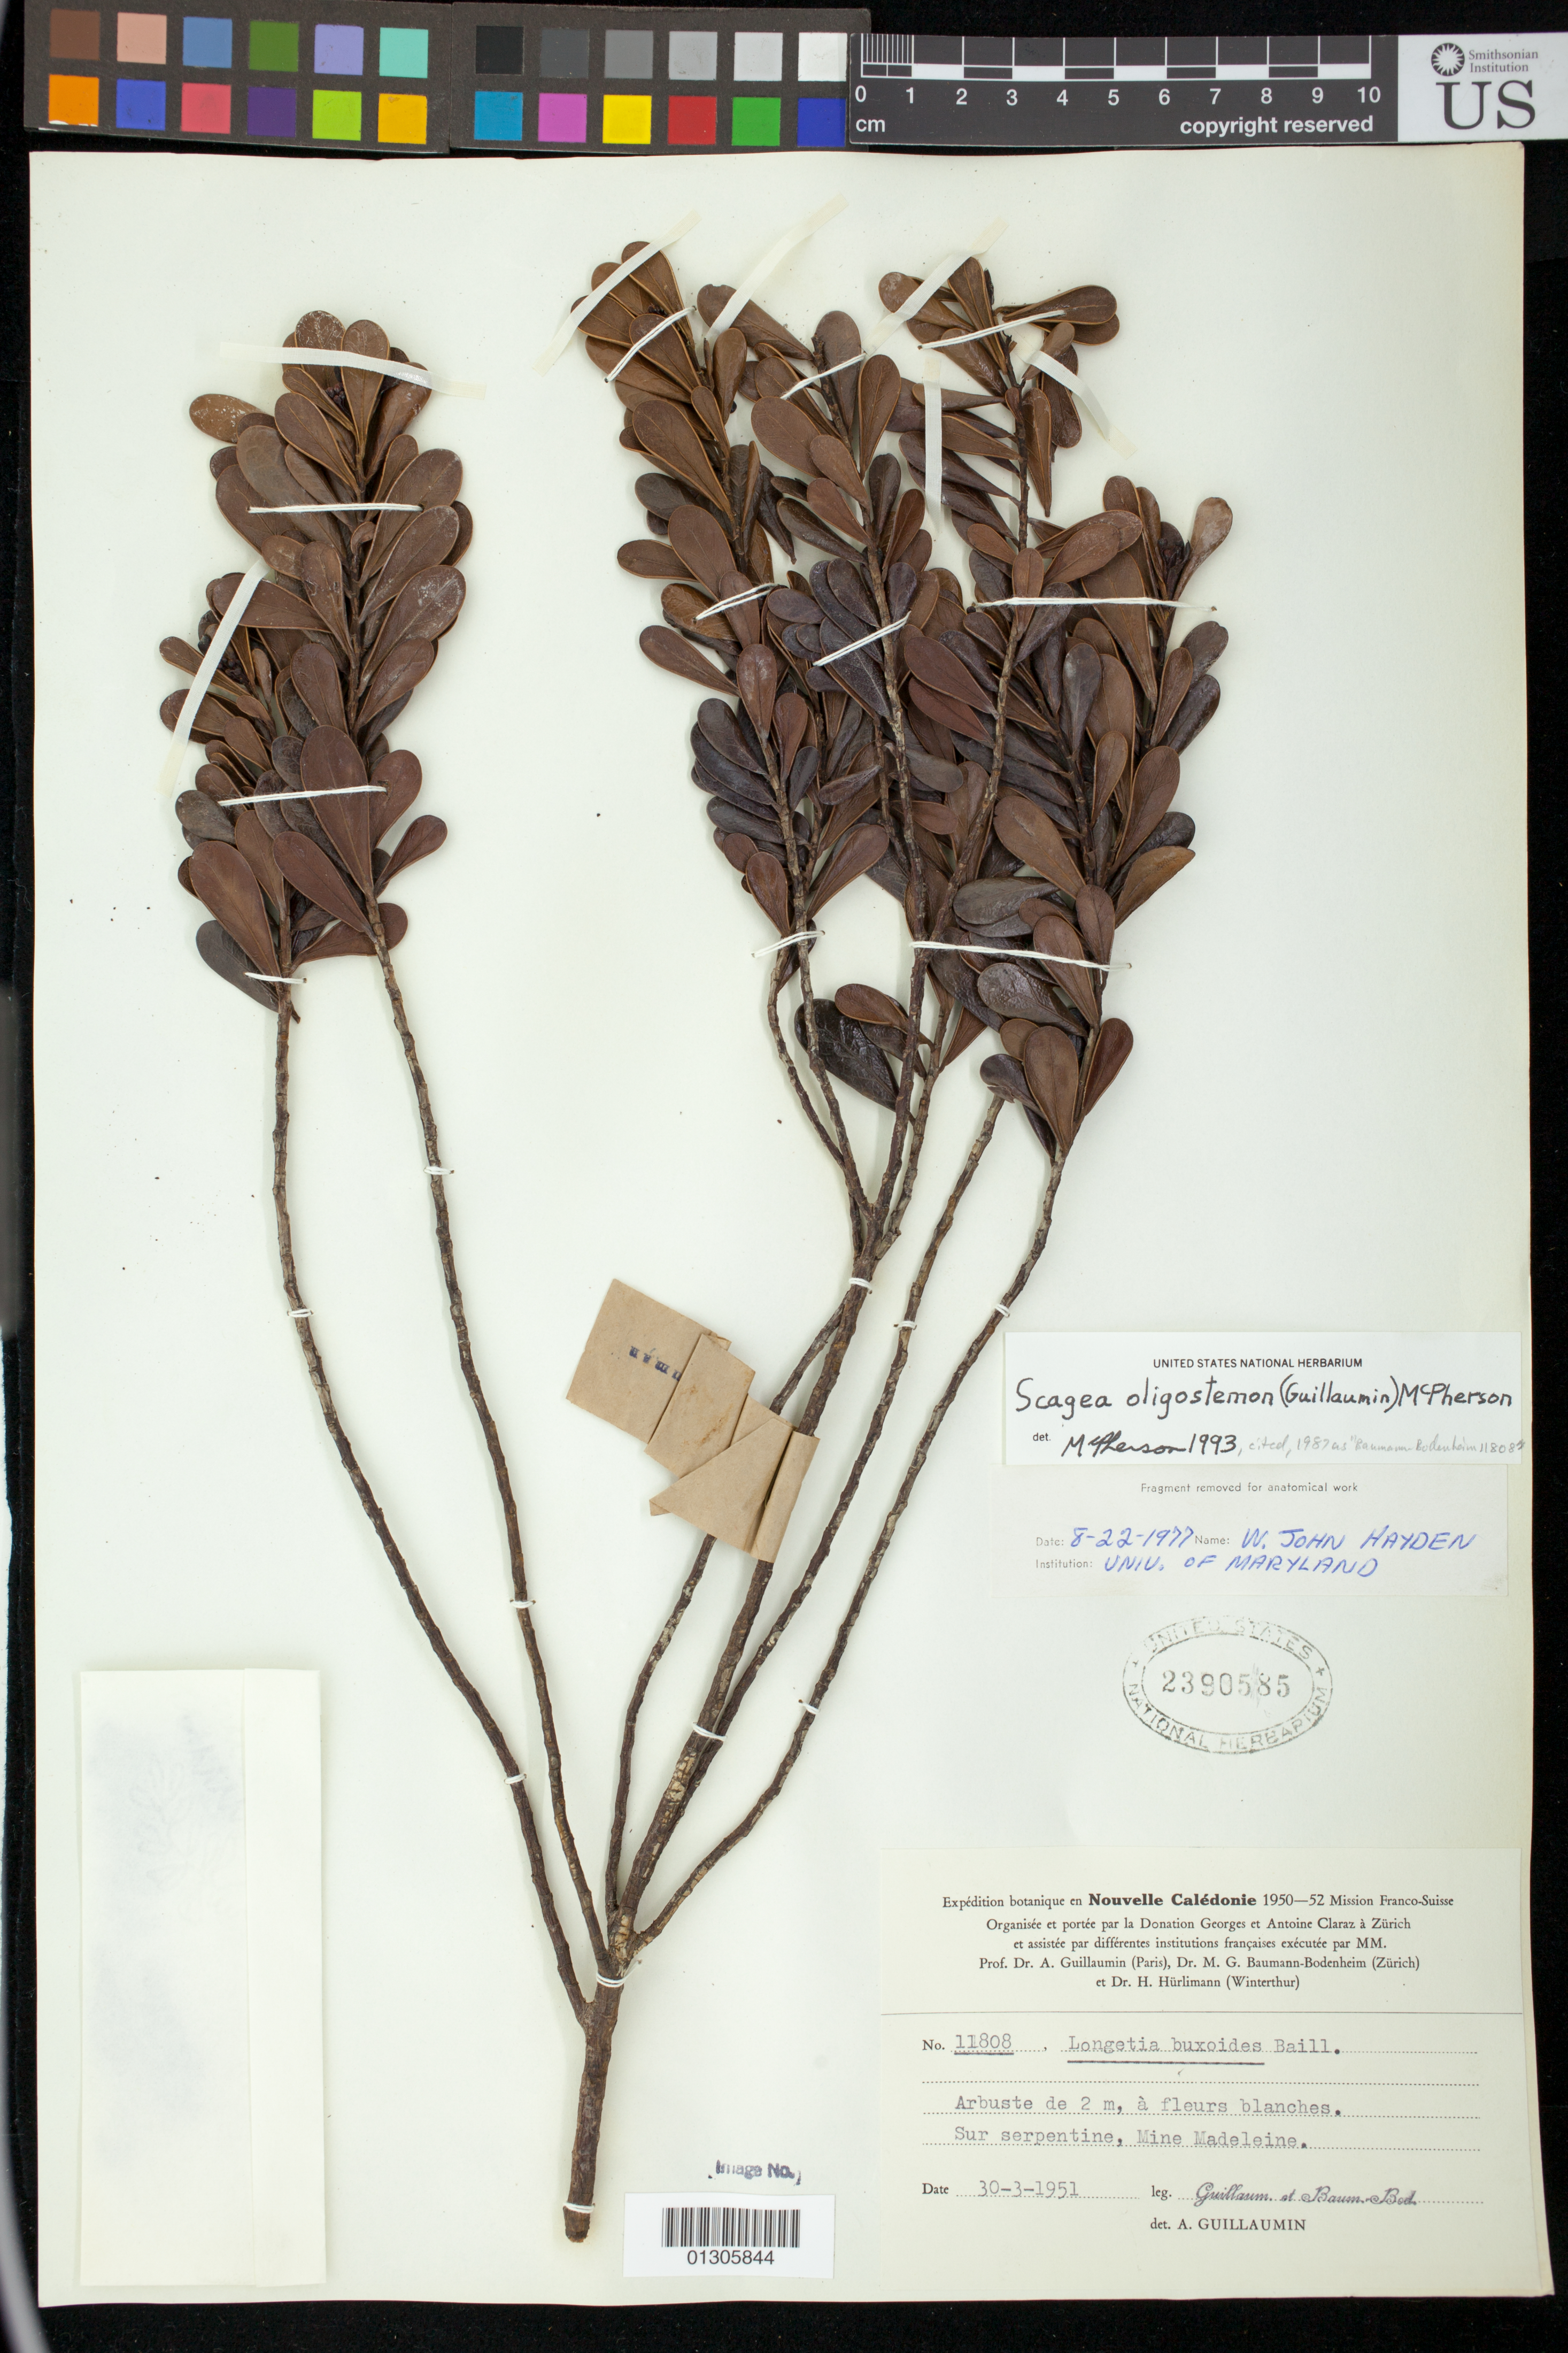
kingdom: Plantae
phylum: Tracheophyta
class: Magnoliopsida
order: Malpighiales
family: Picrodendraceae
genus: Scagea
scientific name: Scagea oligostemon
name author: (Guillaumin) McPherson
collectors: A. Guillaumin & Raum-Bud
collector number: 11808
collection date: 1951-03-30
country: New Caledonia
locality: Sur serpentine, Mine Madeleine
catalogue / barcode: US 2390585